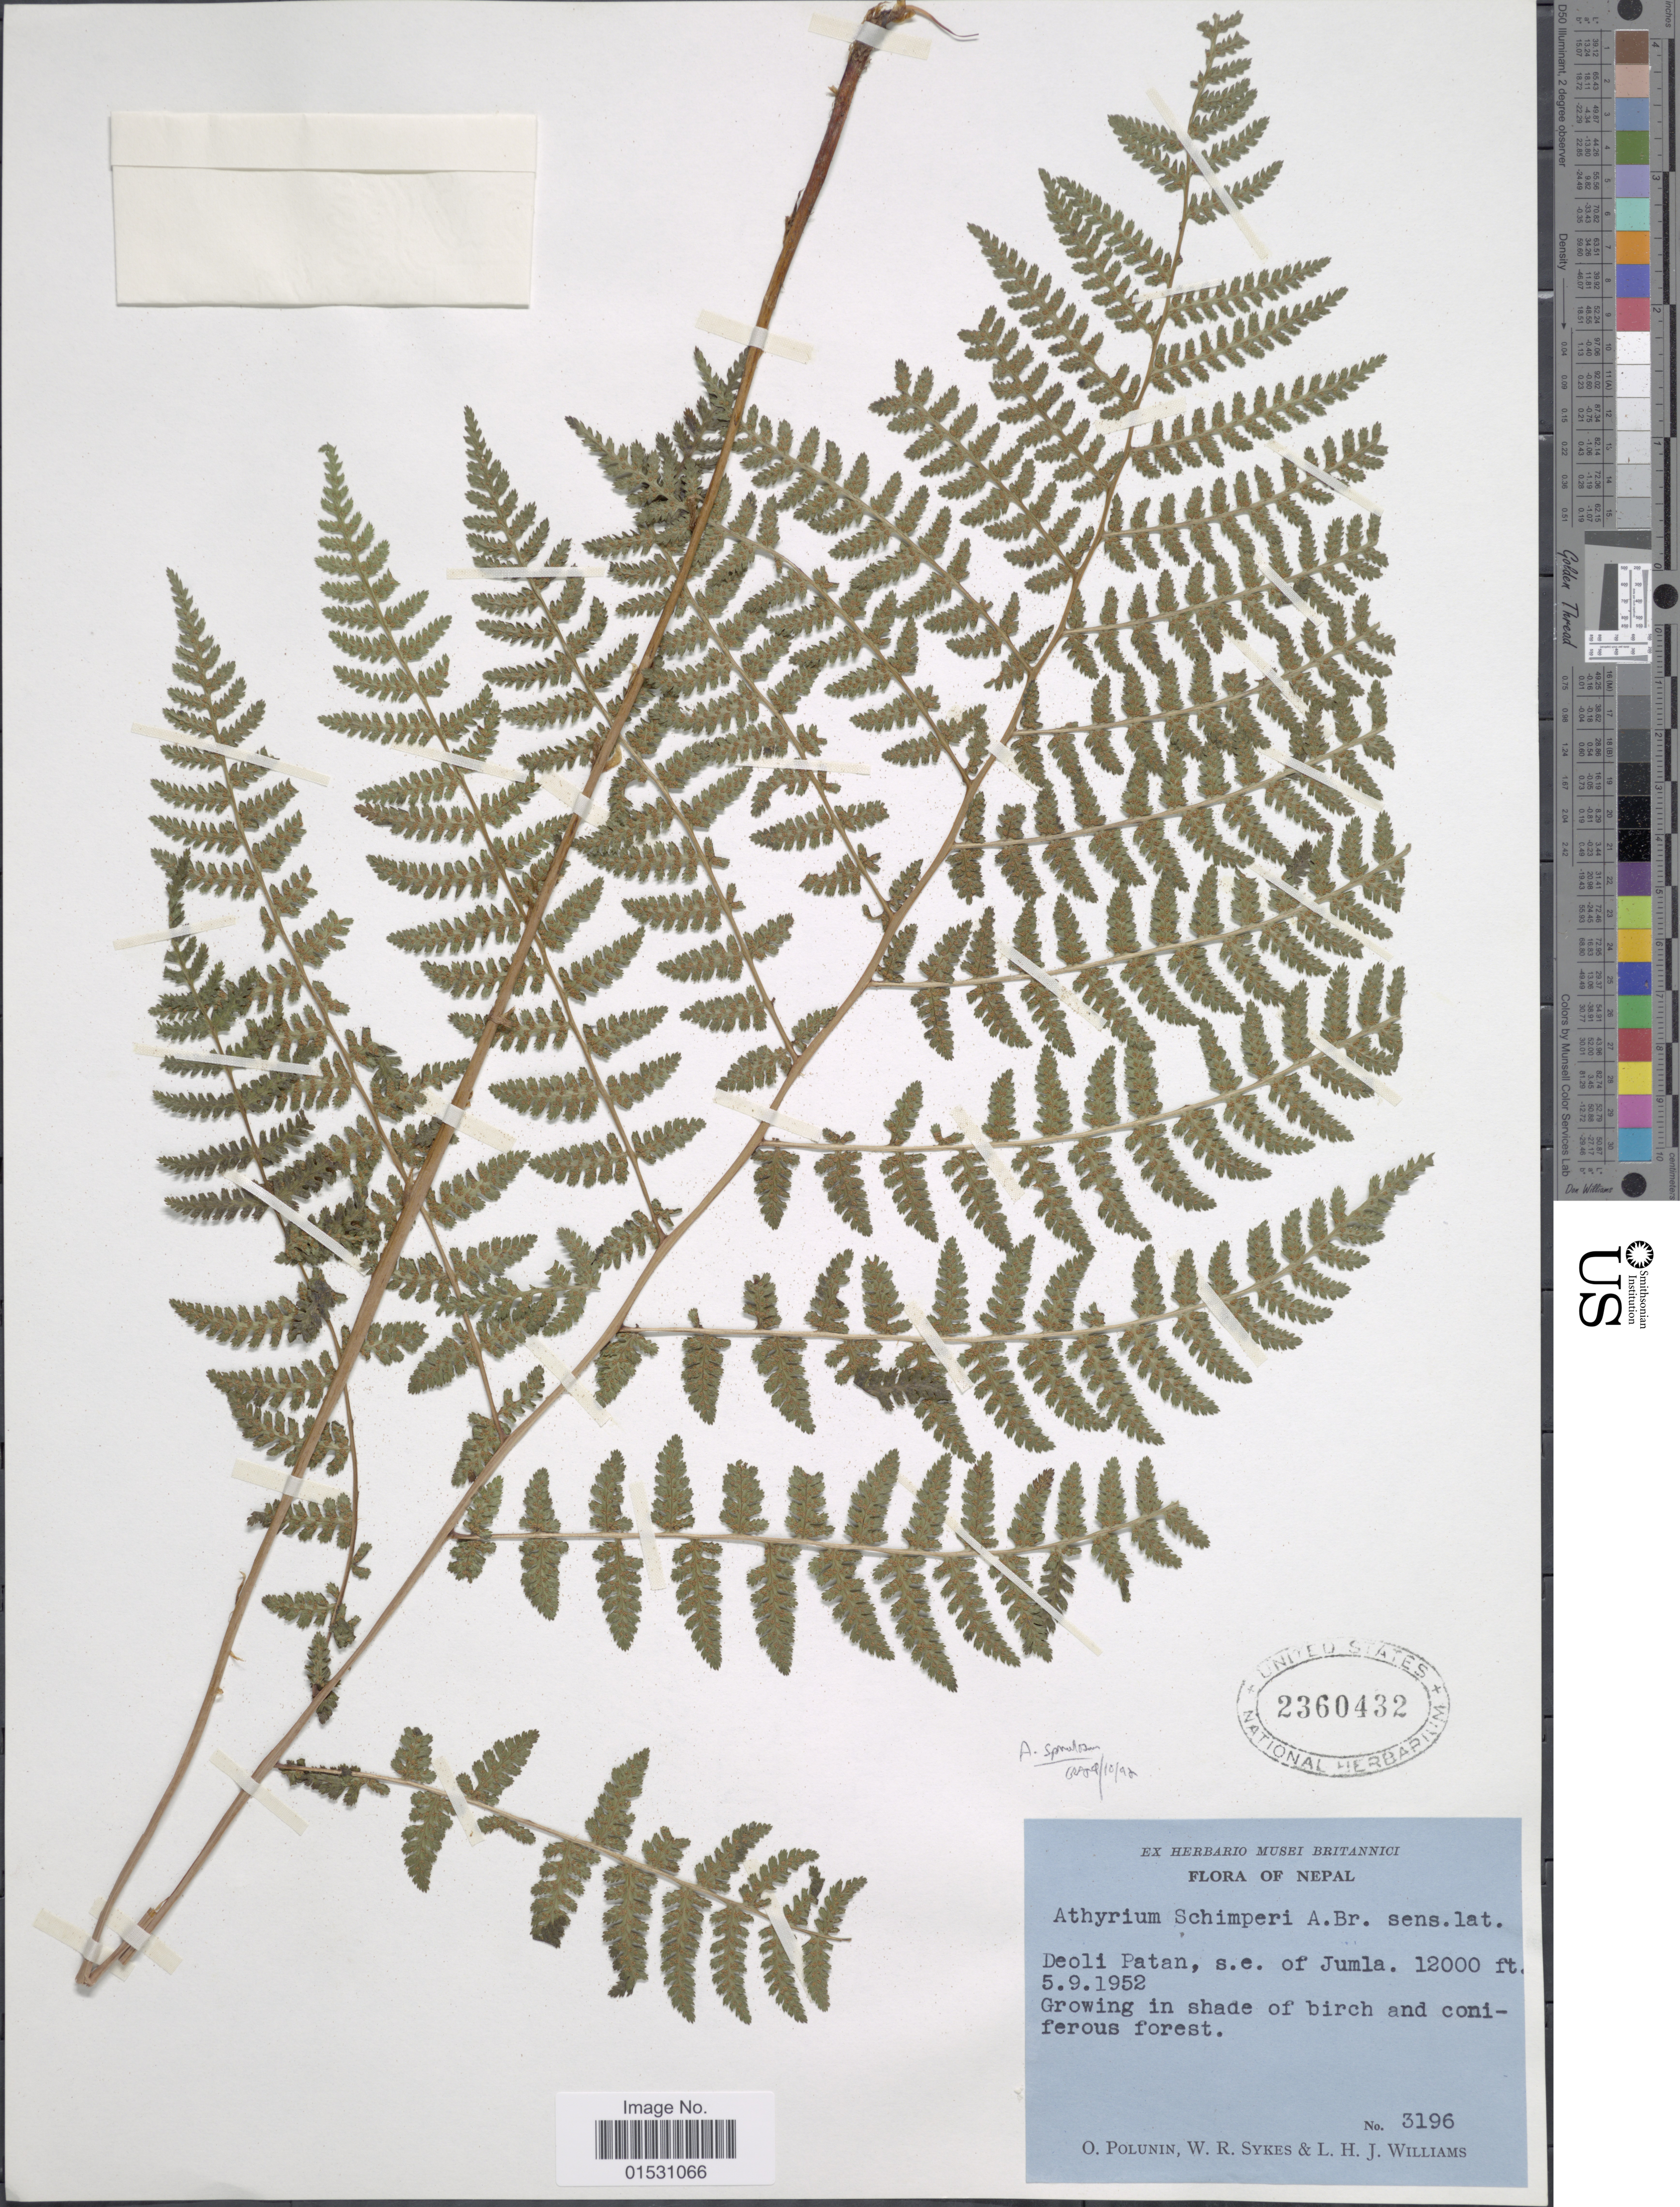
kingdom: Plantae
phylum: Tracheophyta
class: Polypodiopsida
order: Polypodiales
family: Athyriaceae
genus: Athyrium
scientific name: Athyrium schimperi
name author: Mougeot ex Fée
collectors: O. V. Polunin, W. R. Sykes & L. H. J. Williams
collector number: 3196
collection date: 1952-09-05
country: Nepal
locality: Deoli Patan, s.e. of Jumla.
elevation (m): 3658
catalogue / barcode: US 2360432